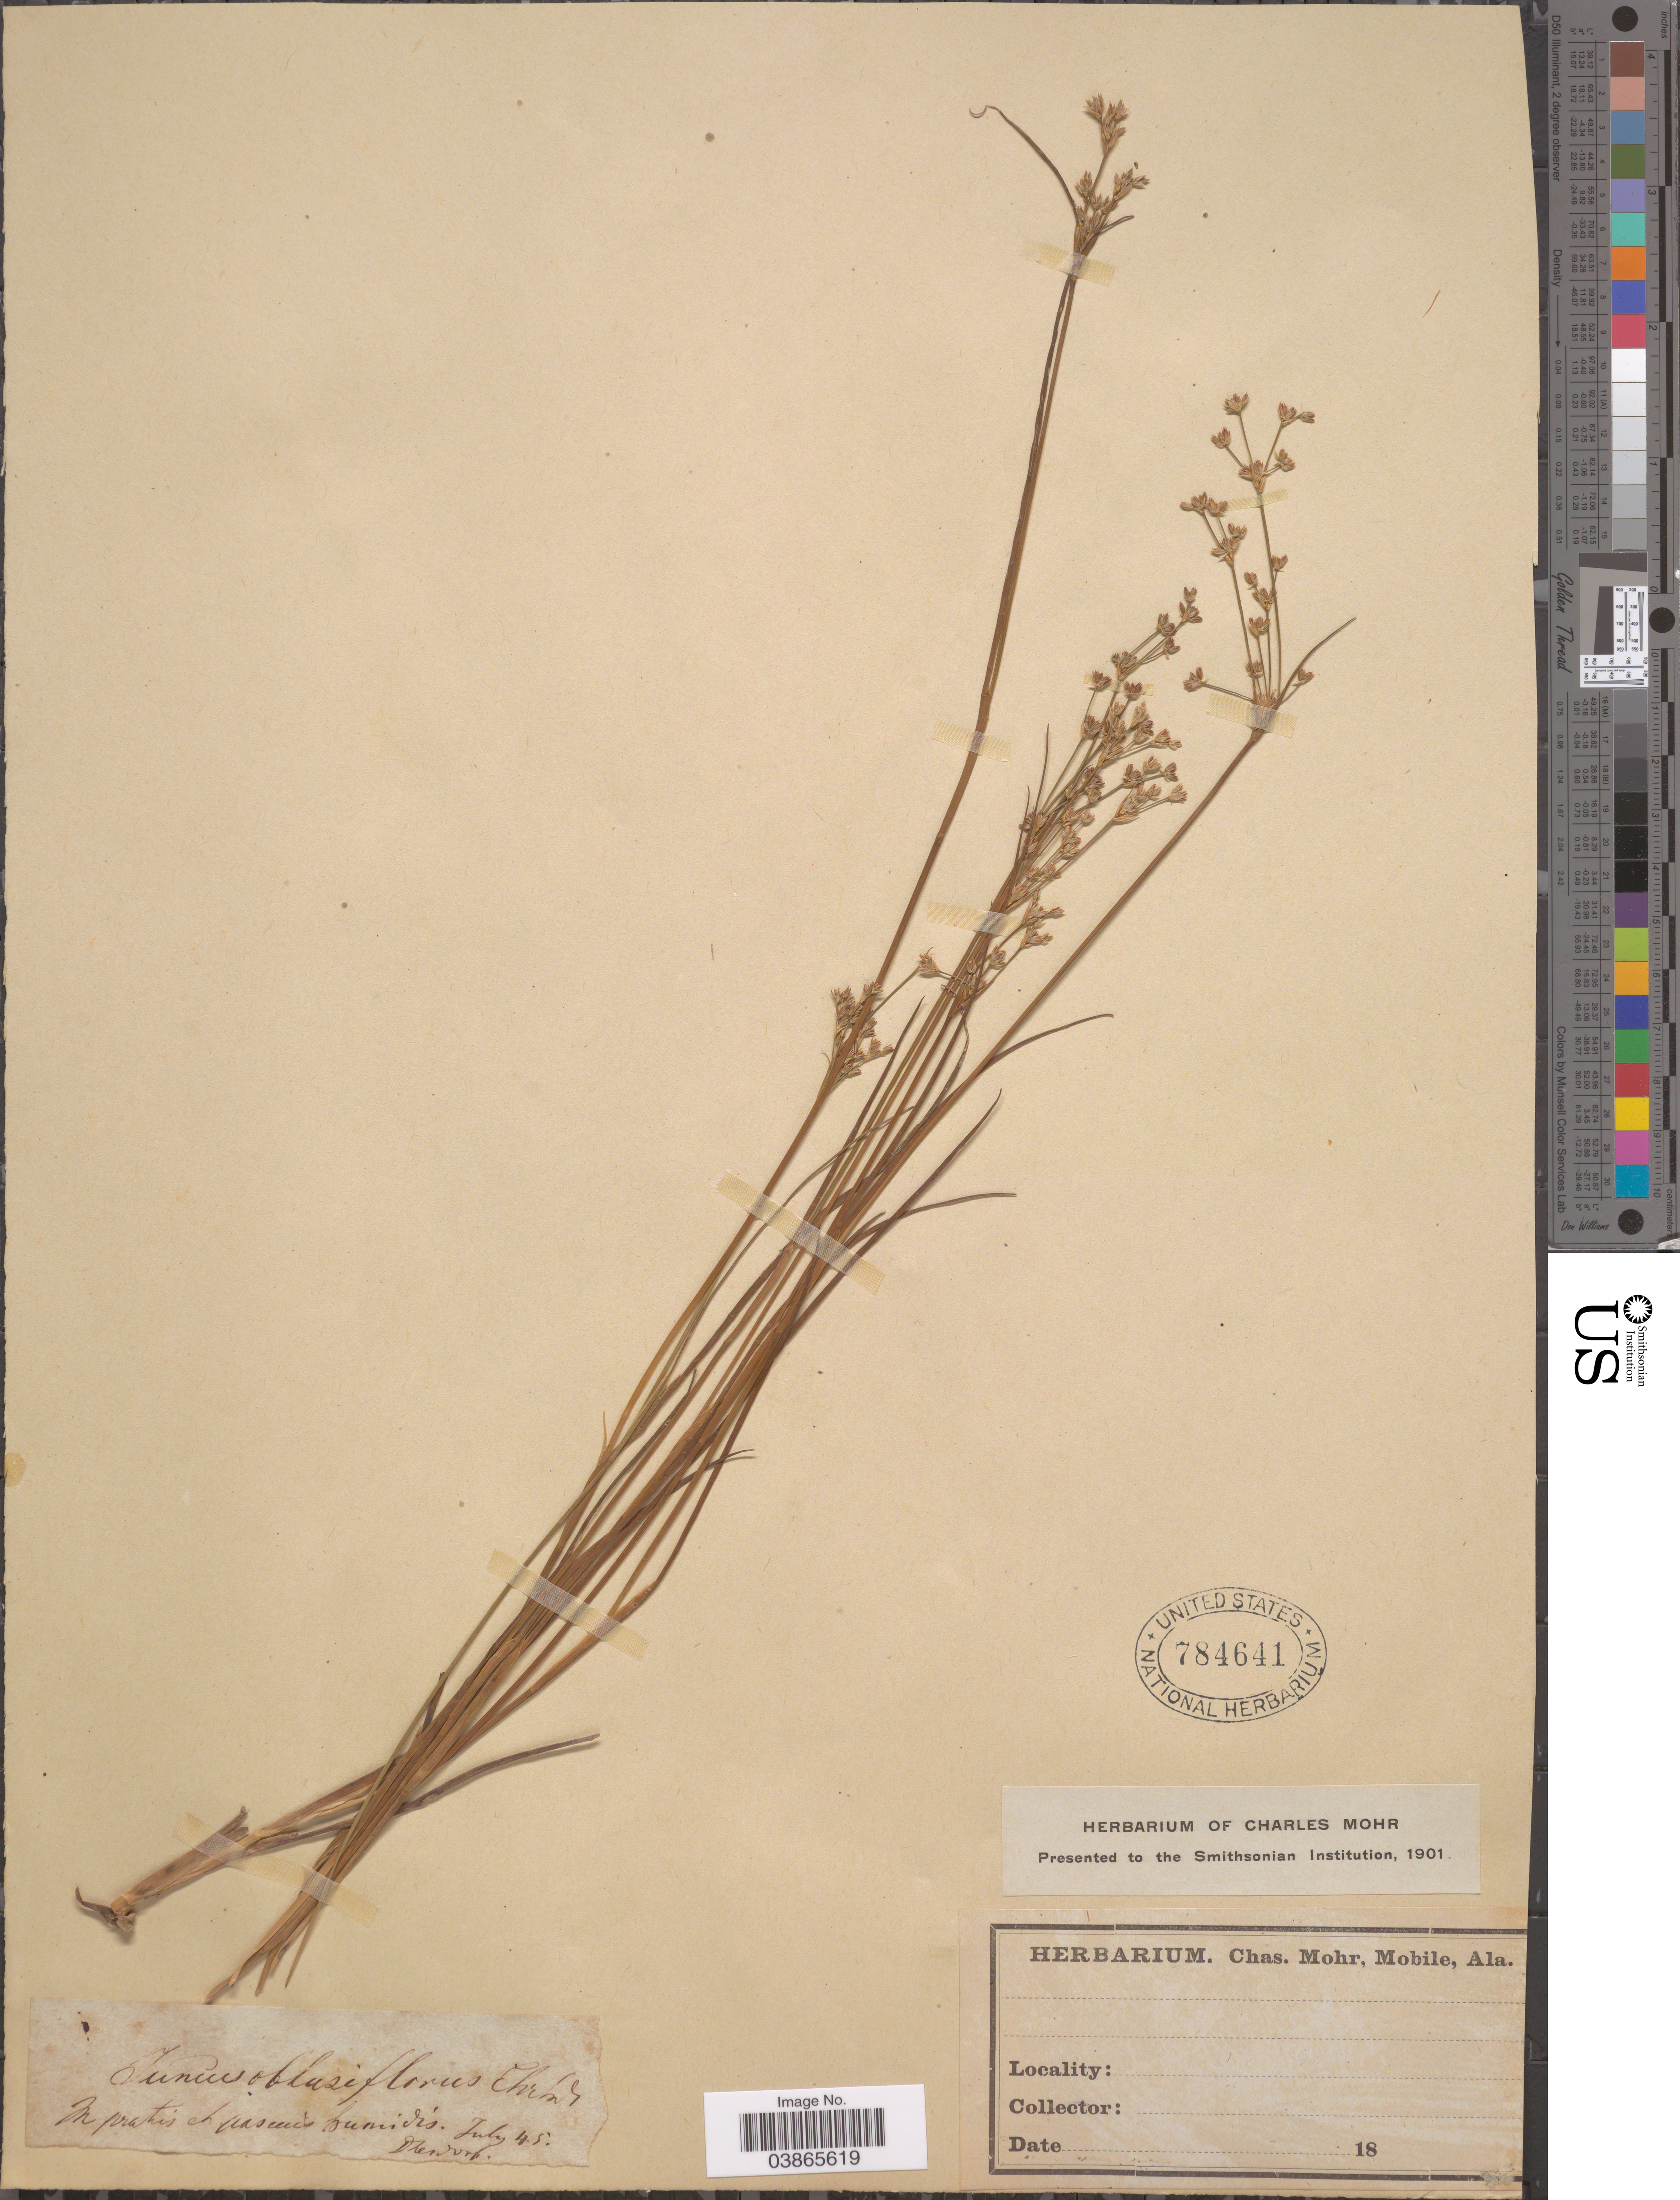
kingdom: Plantae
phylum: Tracheophyta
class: Liliopsida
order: Poales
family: Juncaceae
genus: Juncus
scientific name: Juncus obtusiflorus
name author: Ehrh. ex Hoffm.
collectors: C. Mohr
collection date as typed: Transcribed d/m/y: /7/45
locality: Dkdorf.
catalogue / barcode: US 784641